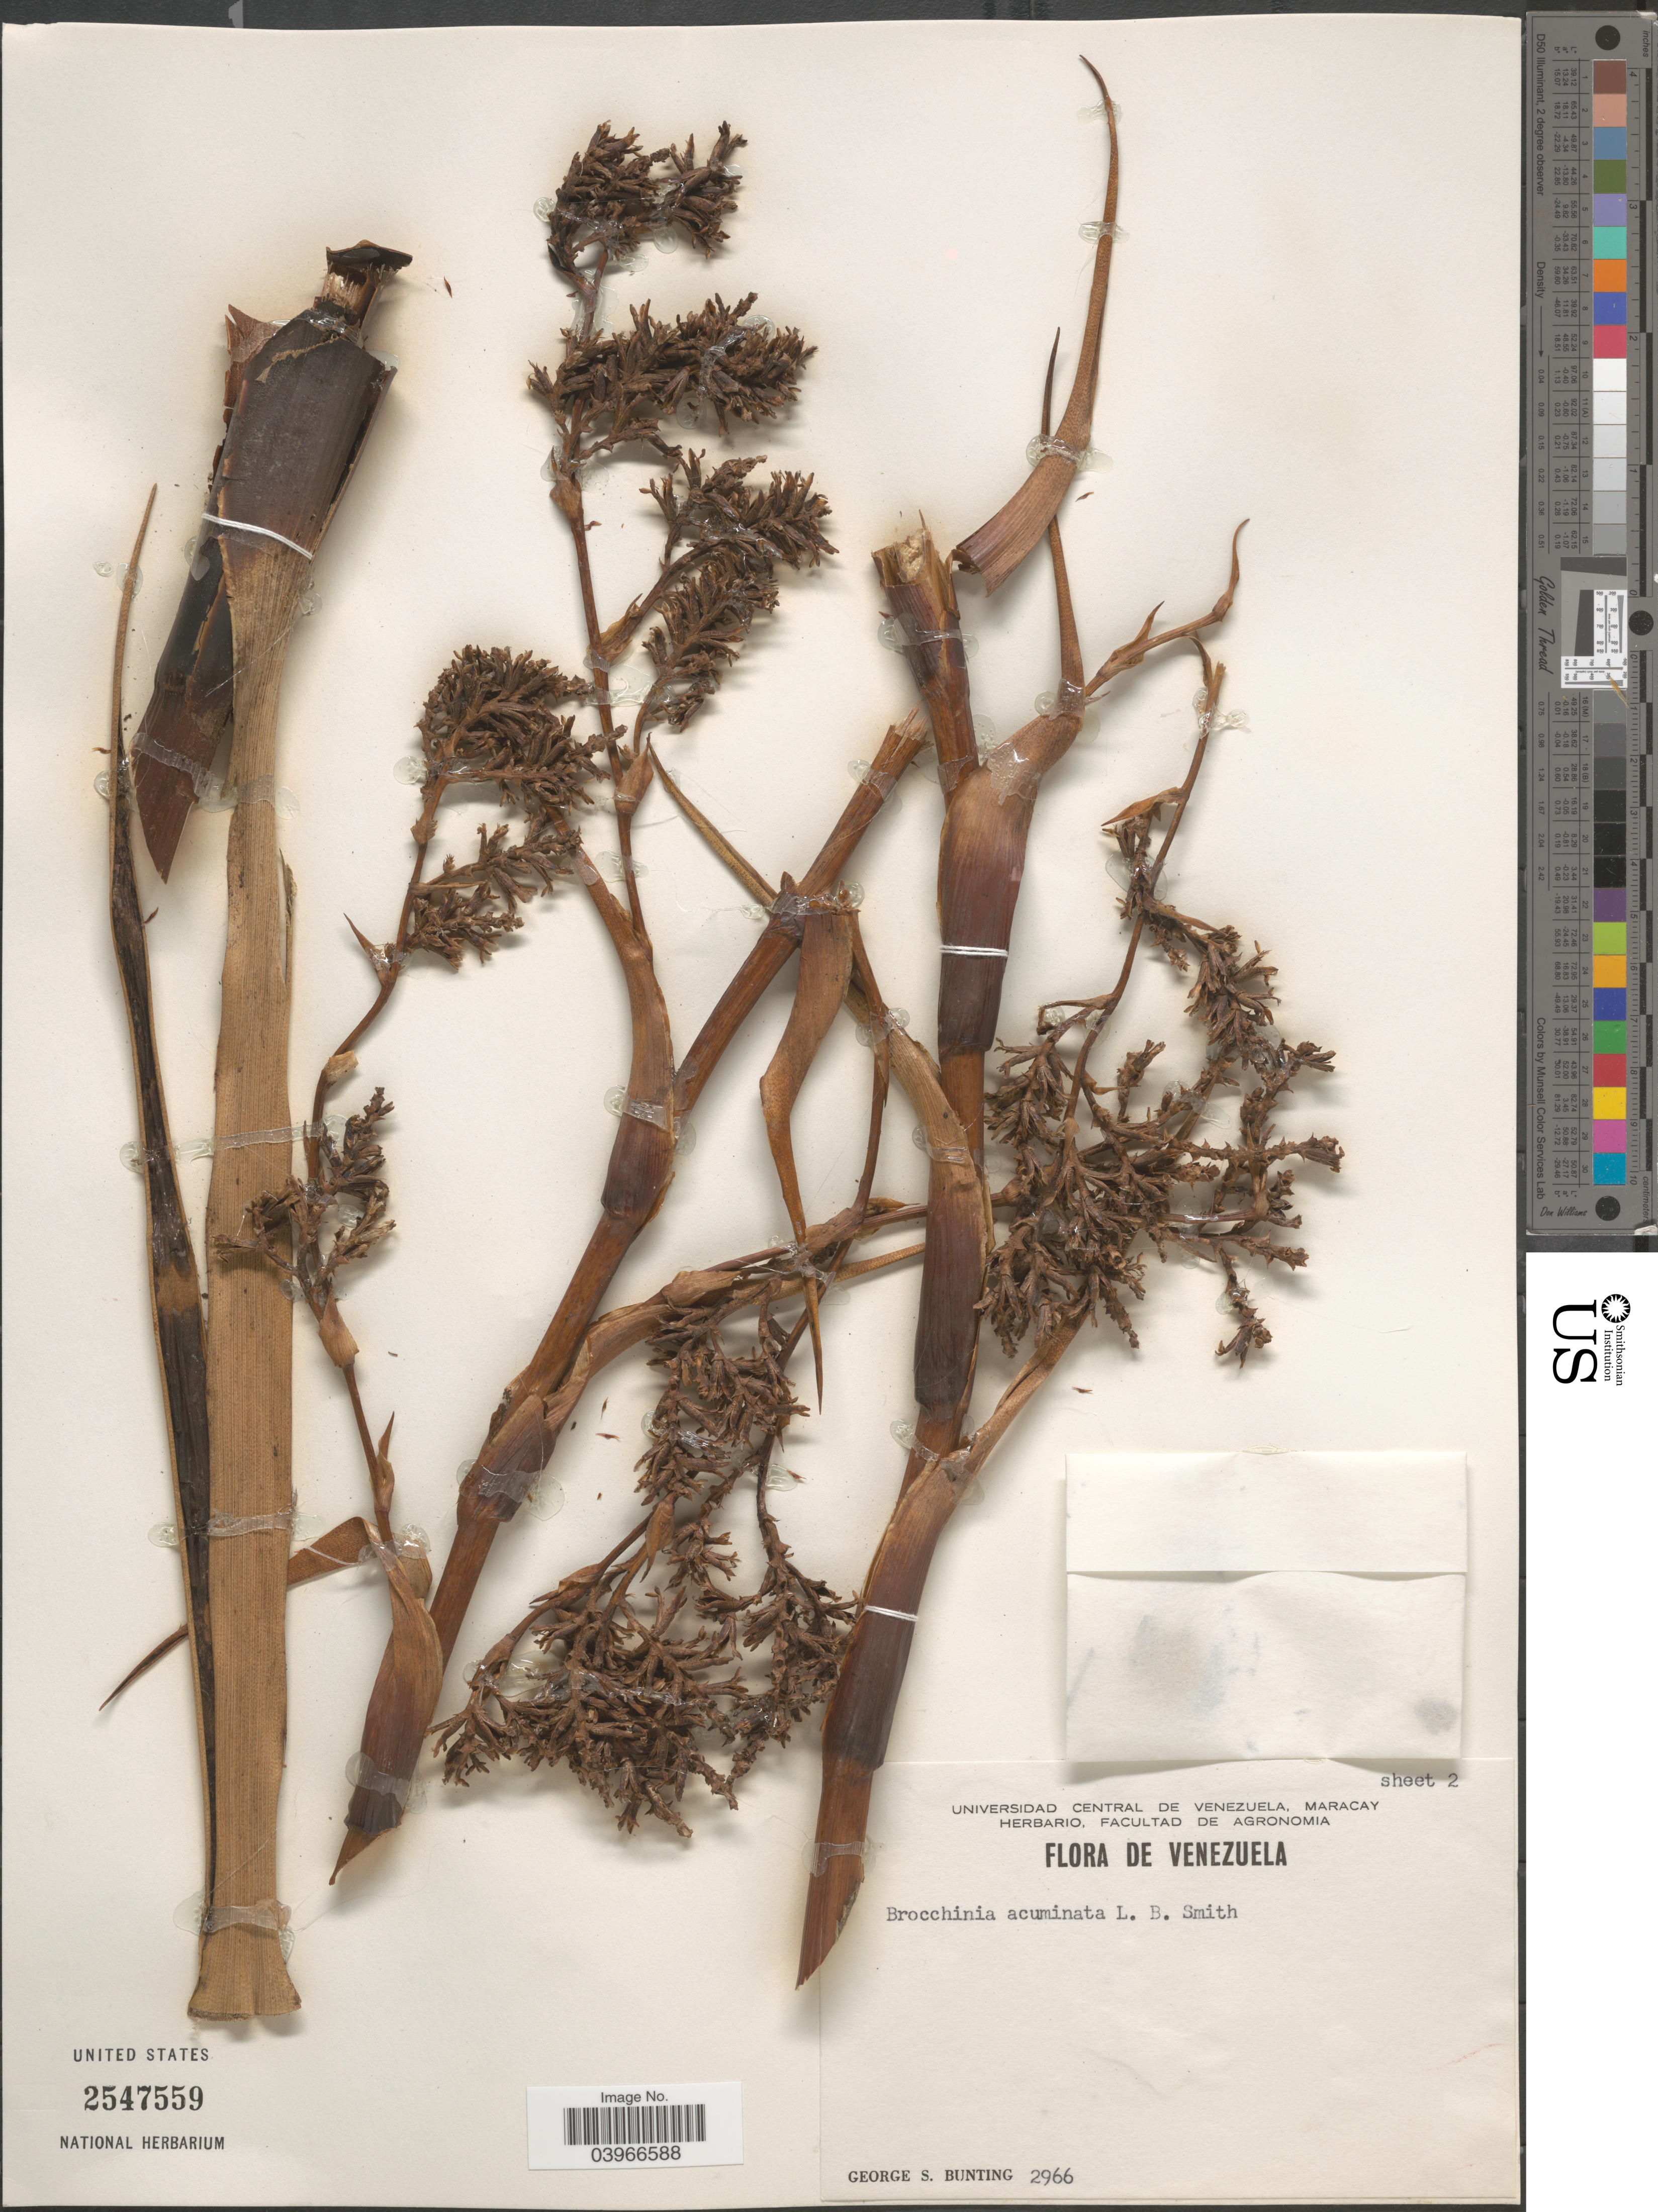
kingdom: Plantae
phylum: Tracheophyta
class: Liliopsida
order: Poales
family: Bromeliaceae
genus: Brocchinia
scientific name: Brocchinia acuminata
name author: L.B. Sm.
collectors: G. S. Bunting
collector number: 2966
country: Venezuela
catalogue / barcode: US 2547559